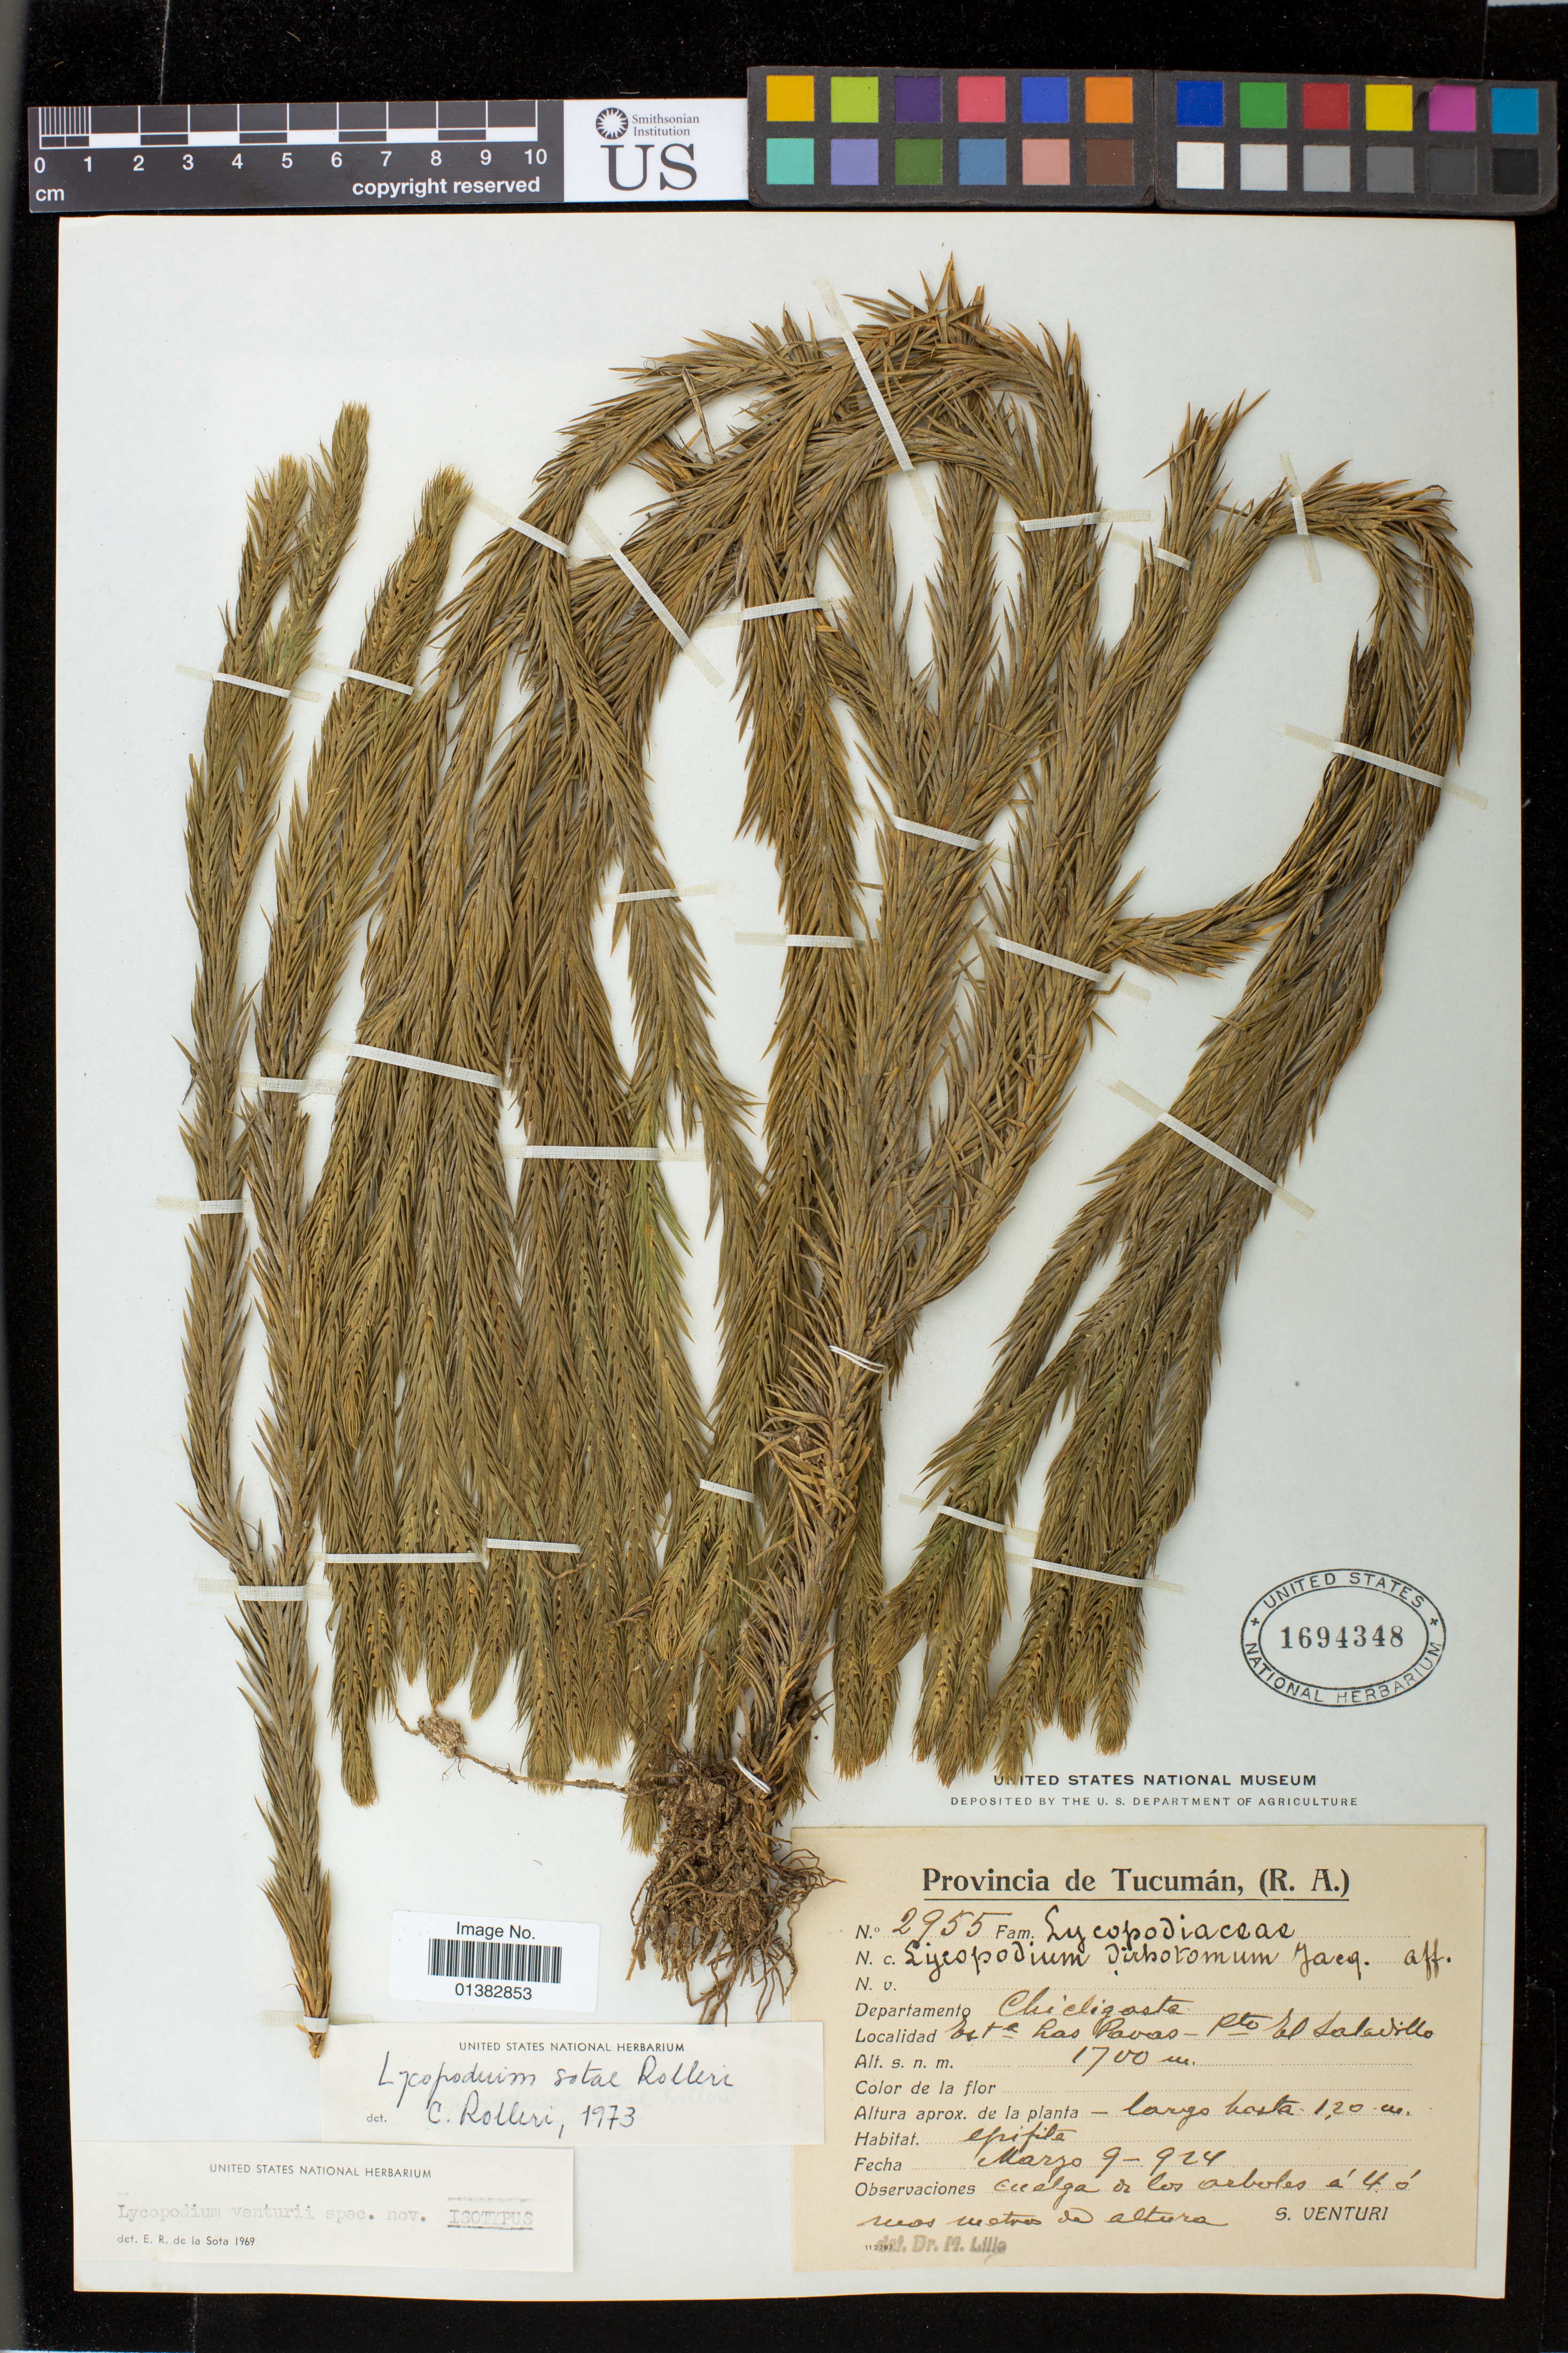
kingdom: Plantae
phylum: Tracheophyta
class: Lycopodiopsida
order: Lycopodiales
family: Lycopodiaceae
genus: Phlegmariurus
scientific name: Phlegmariurus aristei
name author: (Nessel) B. Øllg.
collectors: S. Venturi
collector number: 2955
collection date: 1924-03-09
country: Argentina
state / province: Tucuman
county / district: Chicligasta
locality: Departamento Chicligasta, Esta. Las Pavas - Pto. del Saladillo.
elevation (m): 1700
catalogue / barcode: US 1694348